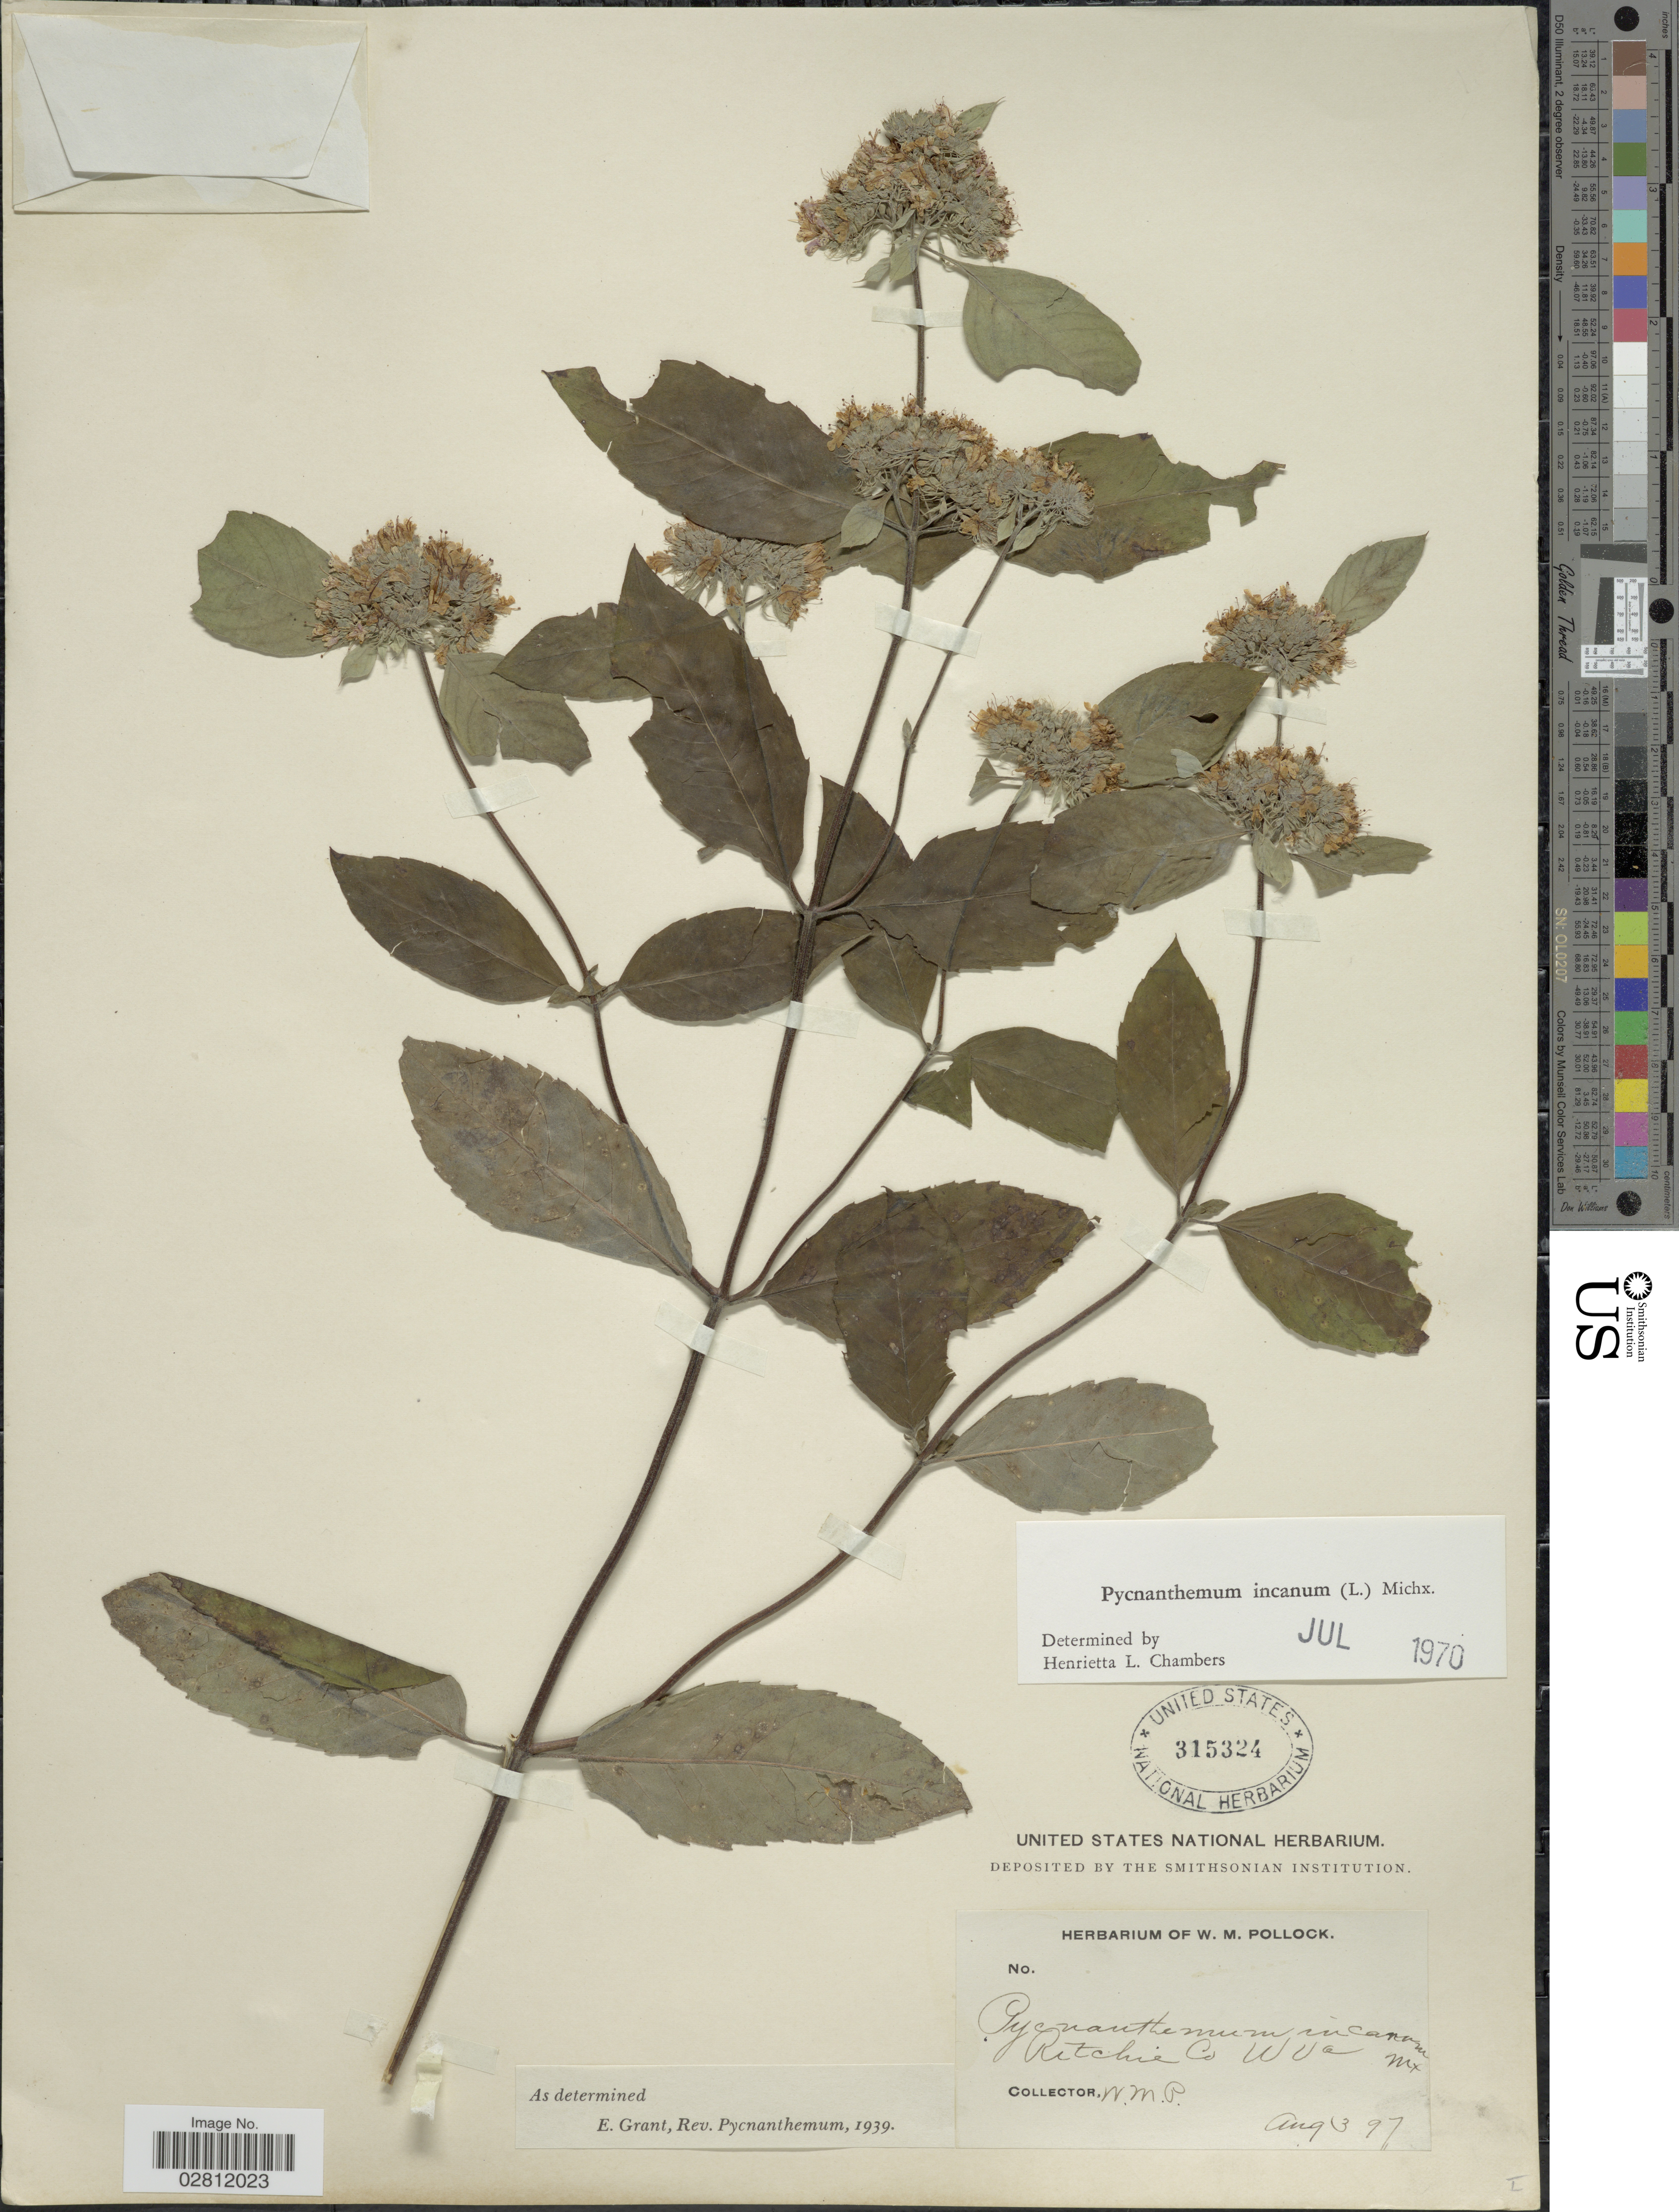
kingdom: Plantae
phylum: Tracheophyta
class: Magnoliopsida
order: Lamiales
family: Lamiaceae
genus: Pycnanthemum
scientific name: Pycnanthemum incanum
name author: (L.) Michx.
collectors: W. M. Pollock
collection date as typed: Transcribed d/m/y: 3/8/97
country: United States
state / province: West Virginia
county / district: Ritchie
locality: Ritchie Co.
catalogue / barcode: US 315324